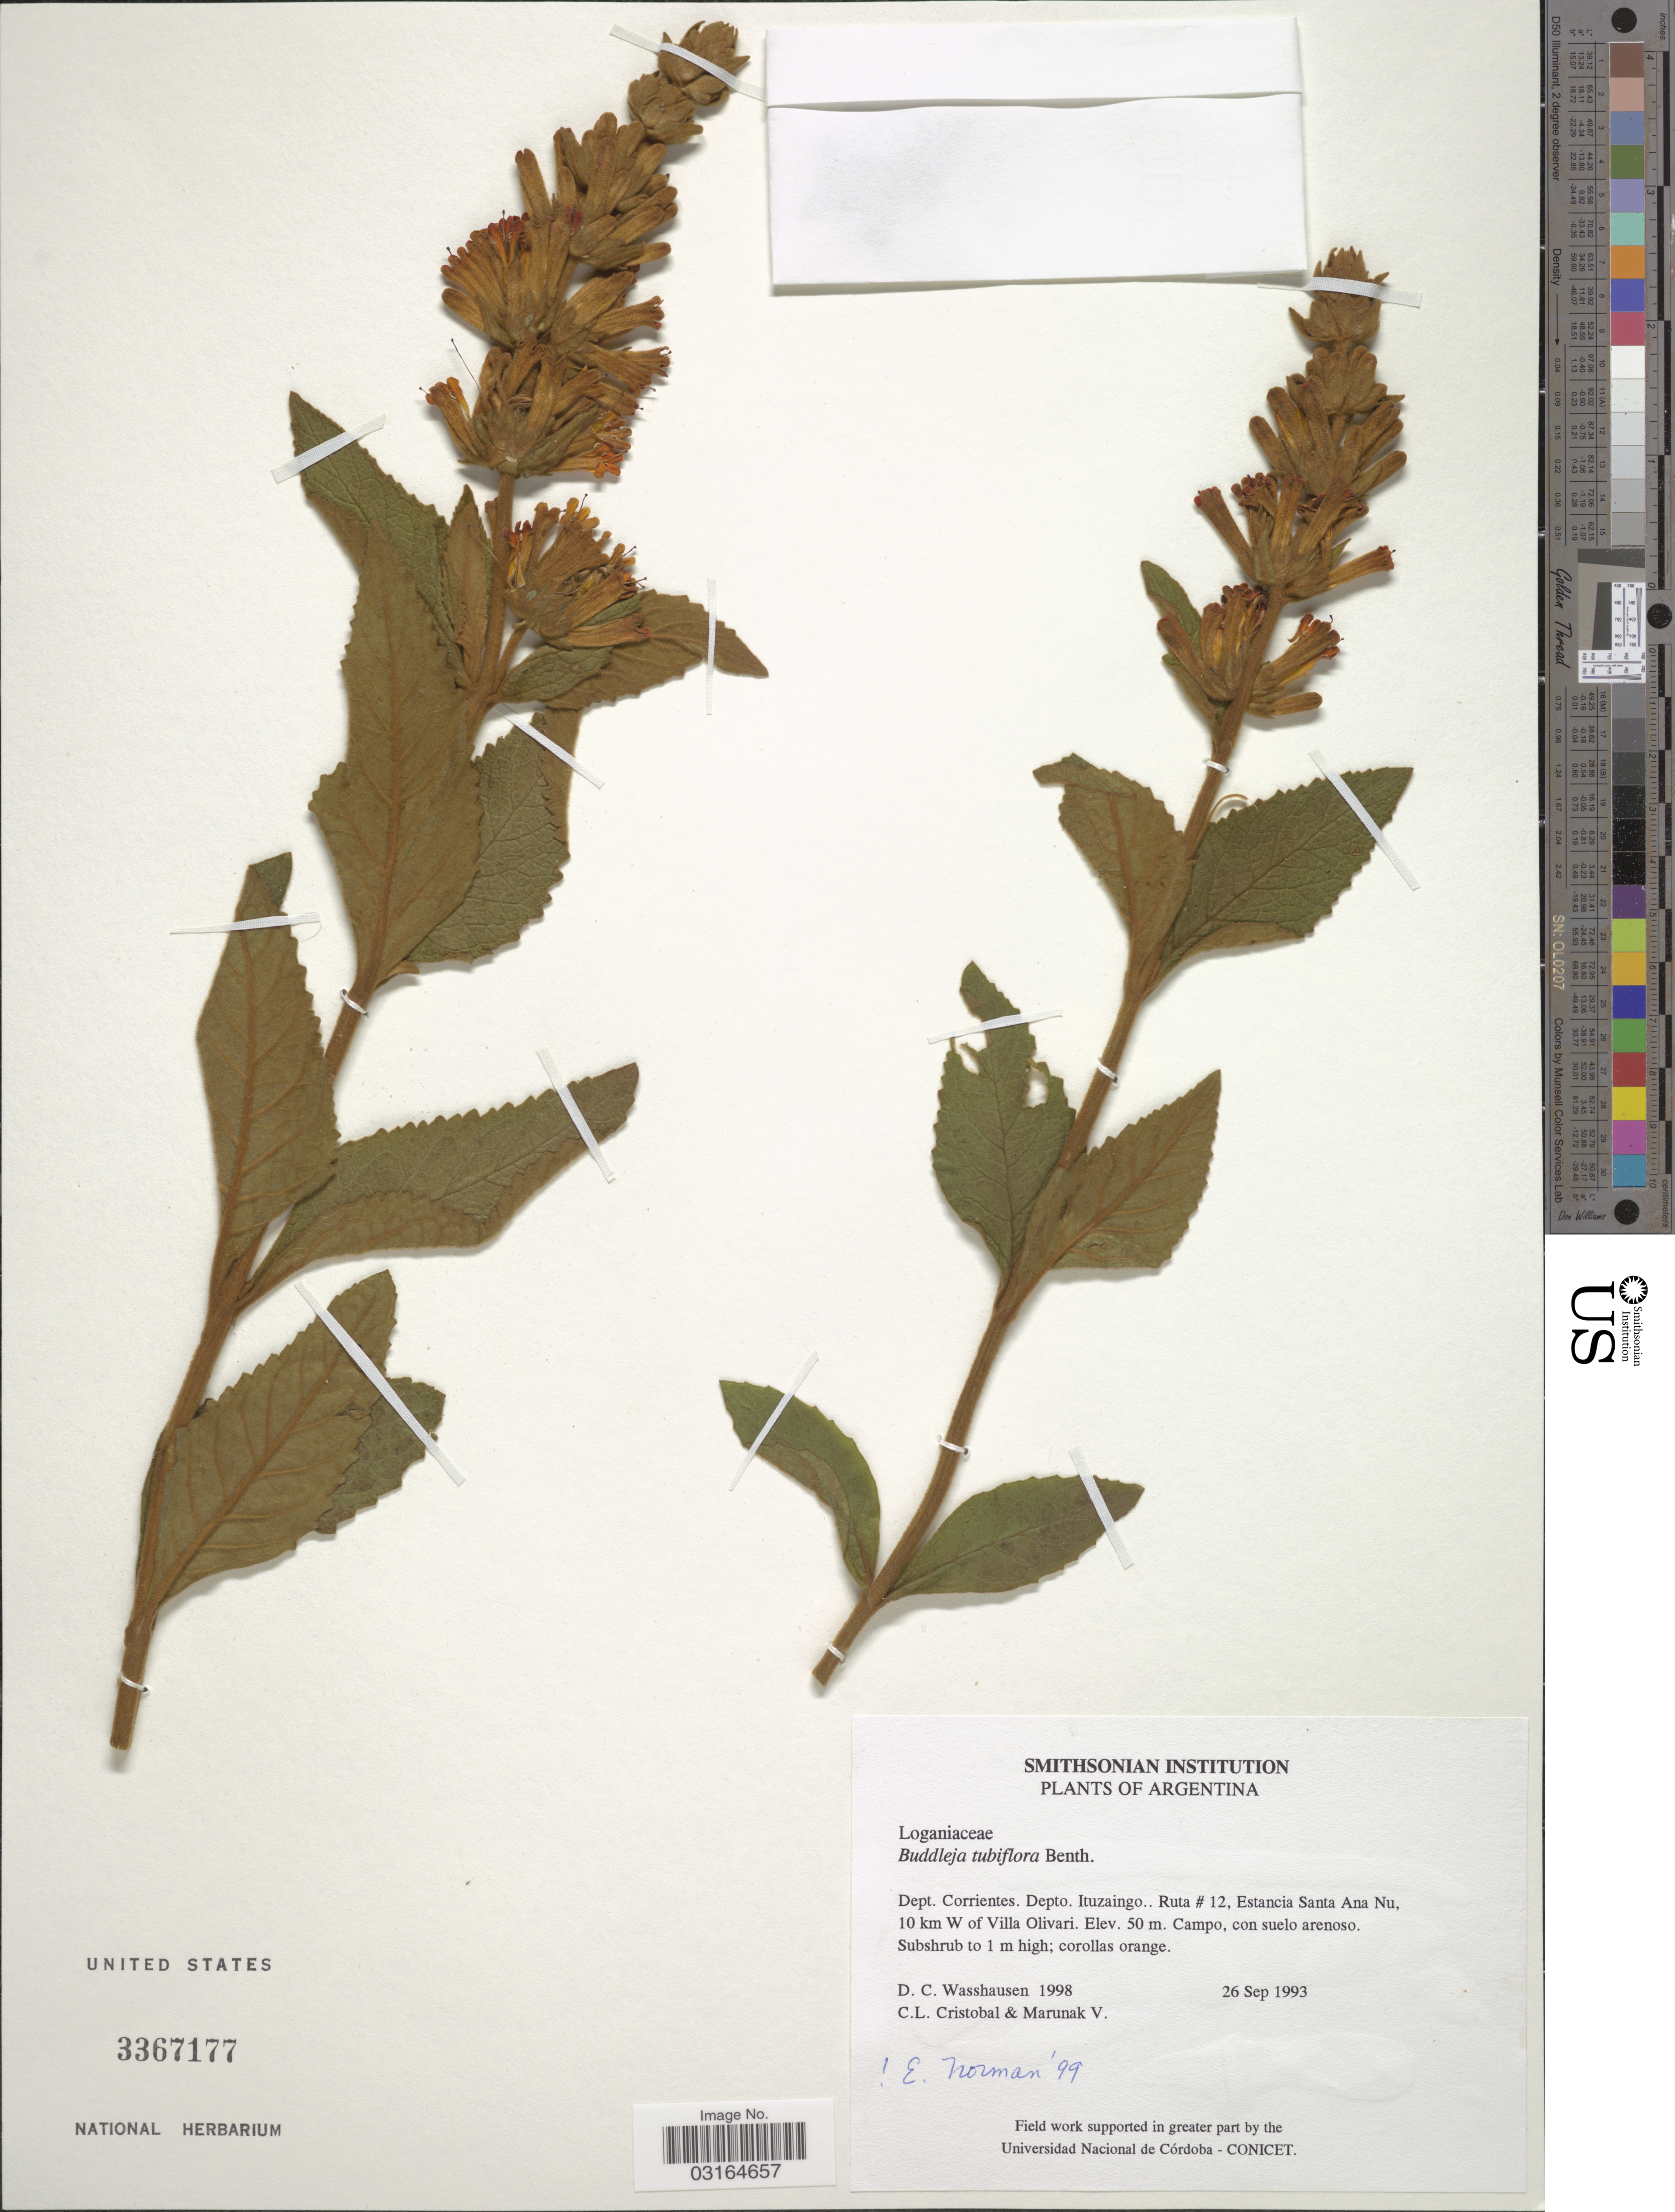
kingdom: Plantae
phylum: Tracheophyta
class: Magnoliopsida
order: Lamiales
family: Scrophulariaceae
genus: Buddleja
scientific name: Buddleja tubiflora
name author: Benth.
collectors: D. C. Wasshausen, C. Cristobal & V. Marunak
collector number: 1998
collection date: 1993-09-26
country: Argentina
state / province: Corrientes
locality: Dept. Corrientes. Depto. Ituzaingo.. Ruta # 12, Estancia Santa Ana Nu, 10 km W of Villa Olivari.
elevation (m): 50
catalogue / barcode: US 3367177